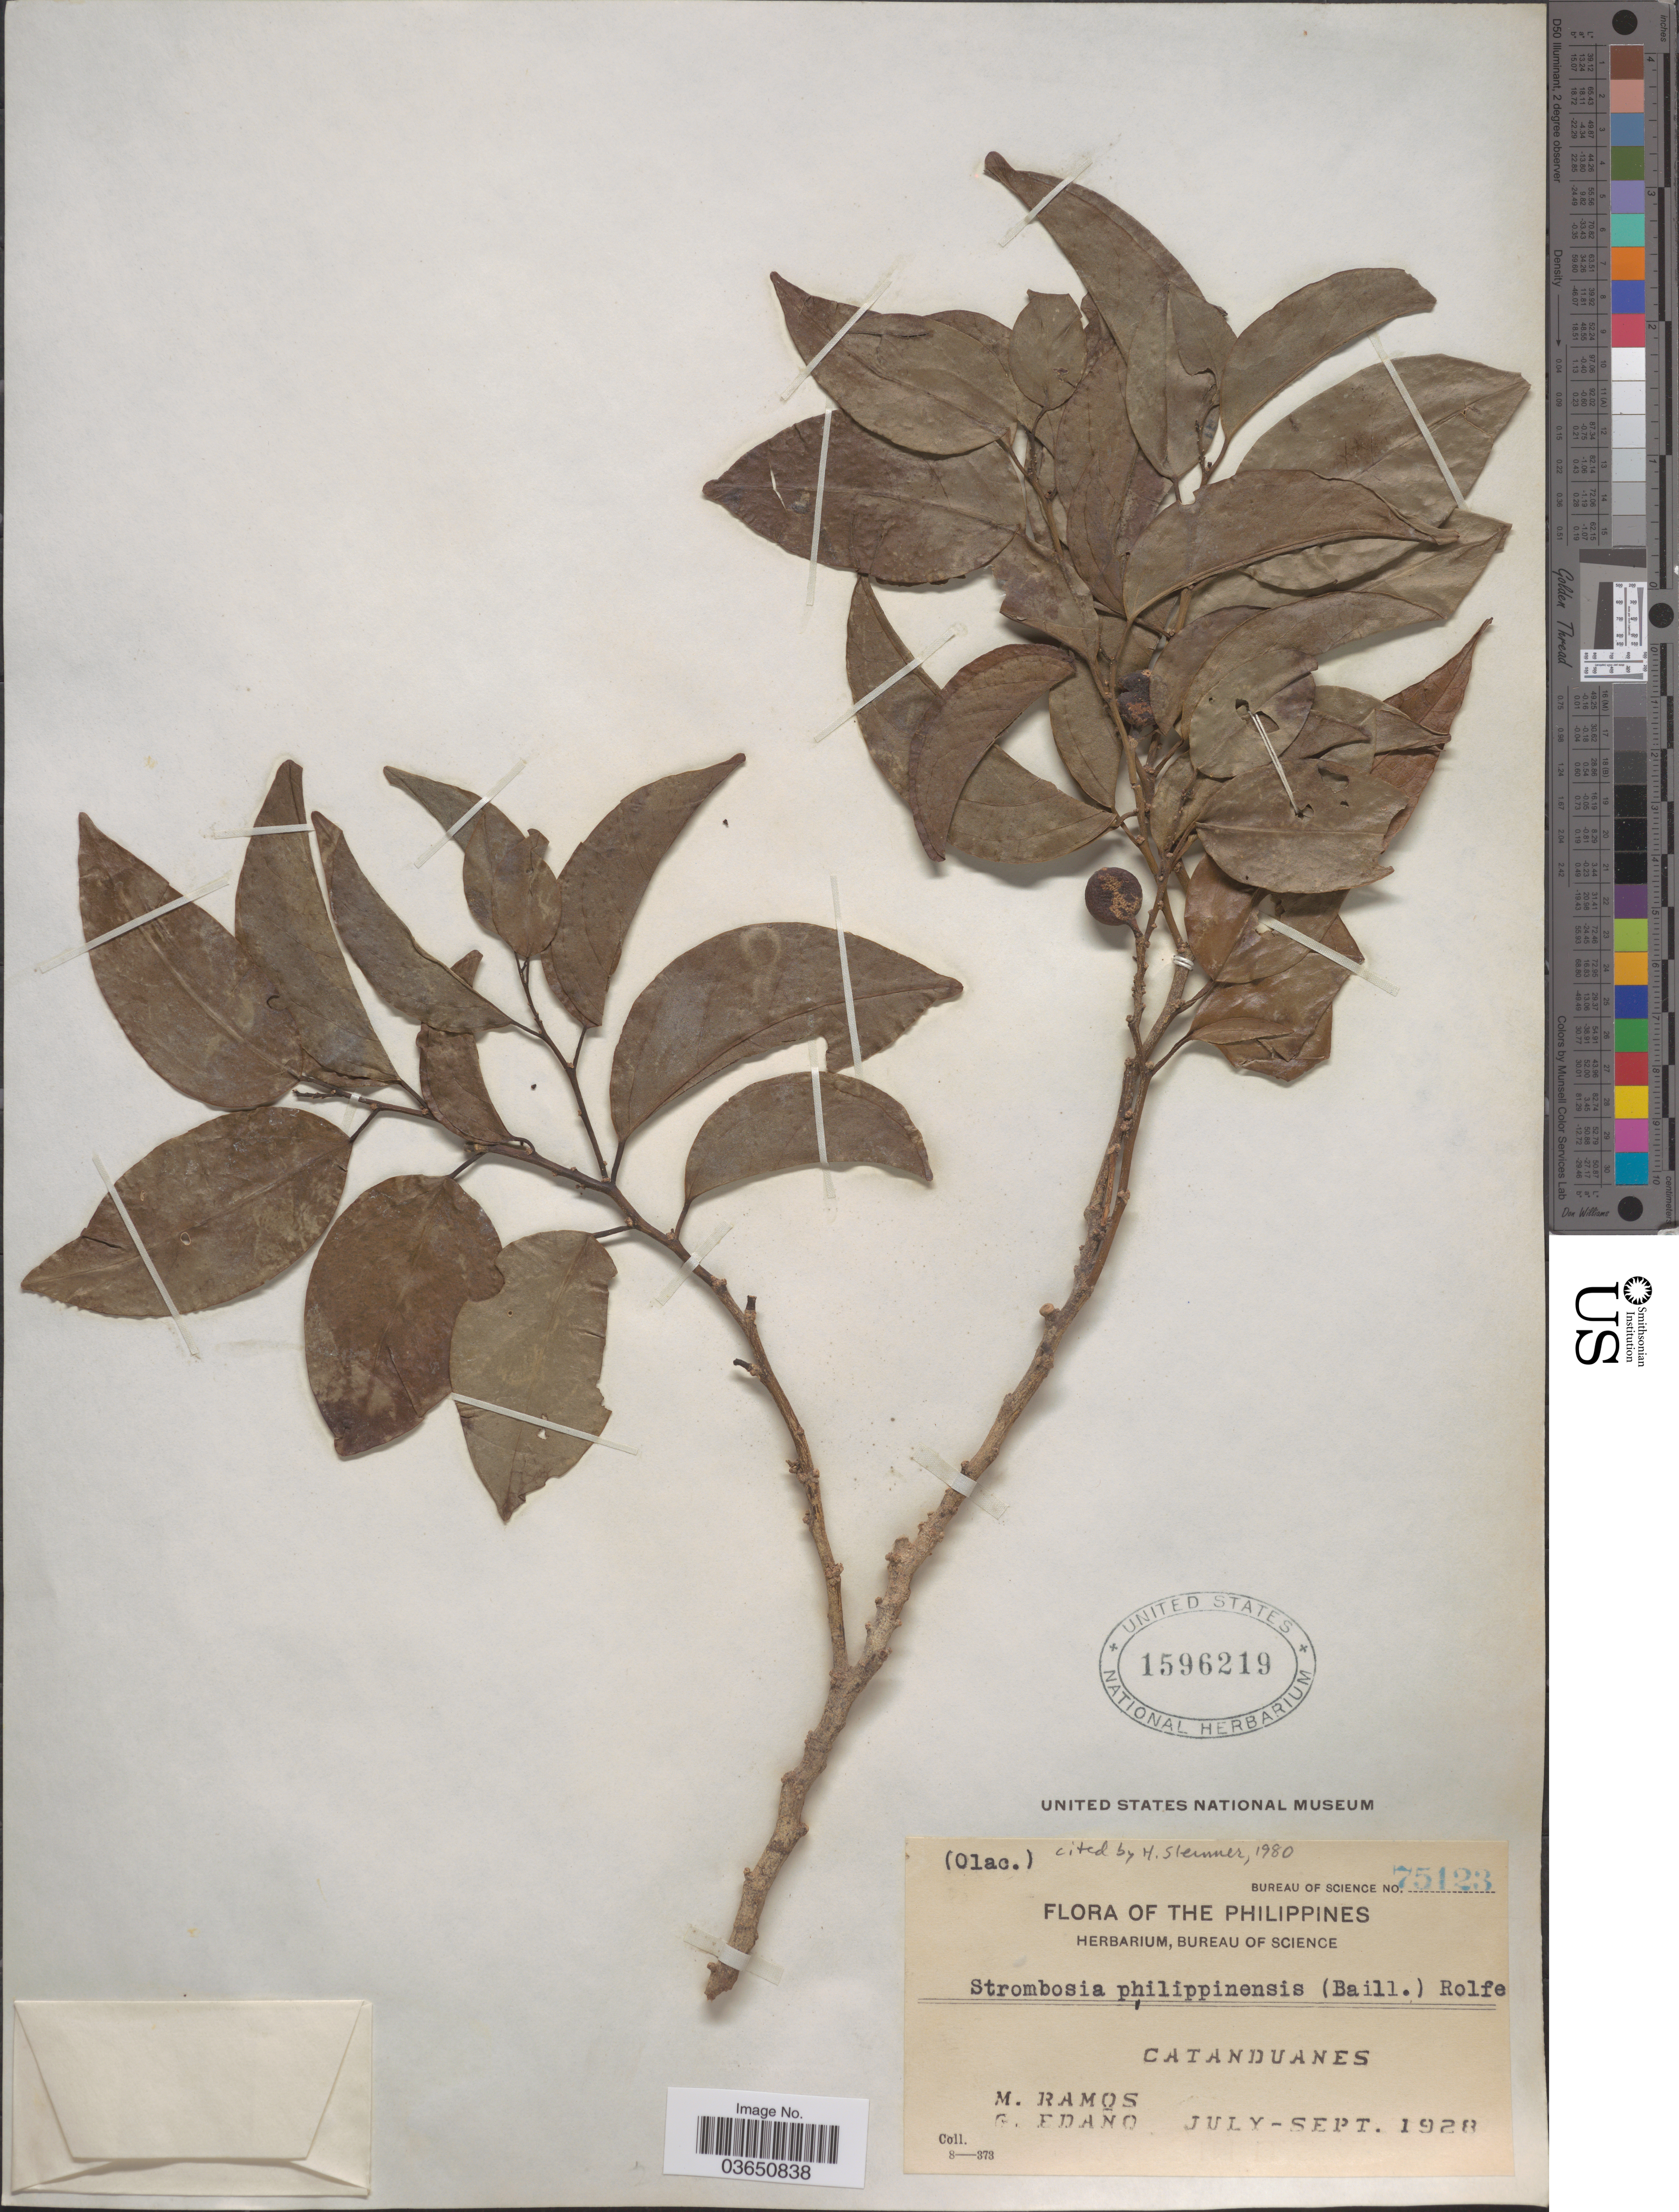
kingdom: Plantae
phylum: Tracheophyta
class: Magnoliopsida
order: Santalales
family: Strombosiaceae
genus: Strombosia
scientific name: Strombosia philippinensis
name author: (Baill.) Rolfe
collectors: M. Ramos & G. Edaño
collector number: Bureau of Science 75123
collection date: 1928-07/1928-09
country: Philippines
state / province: Bicol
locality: Catanduanes.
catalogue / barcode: US 1596219